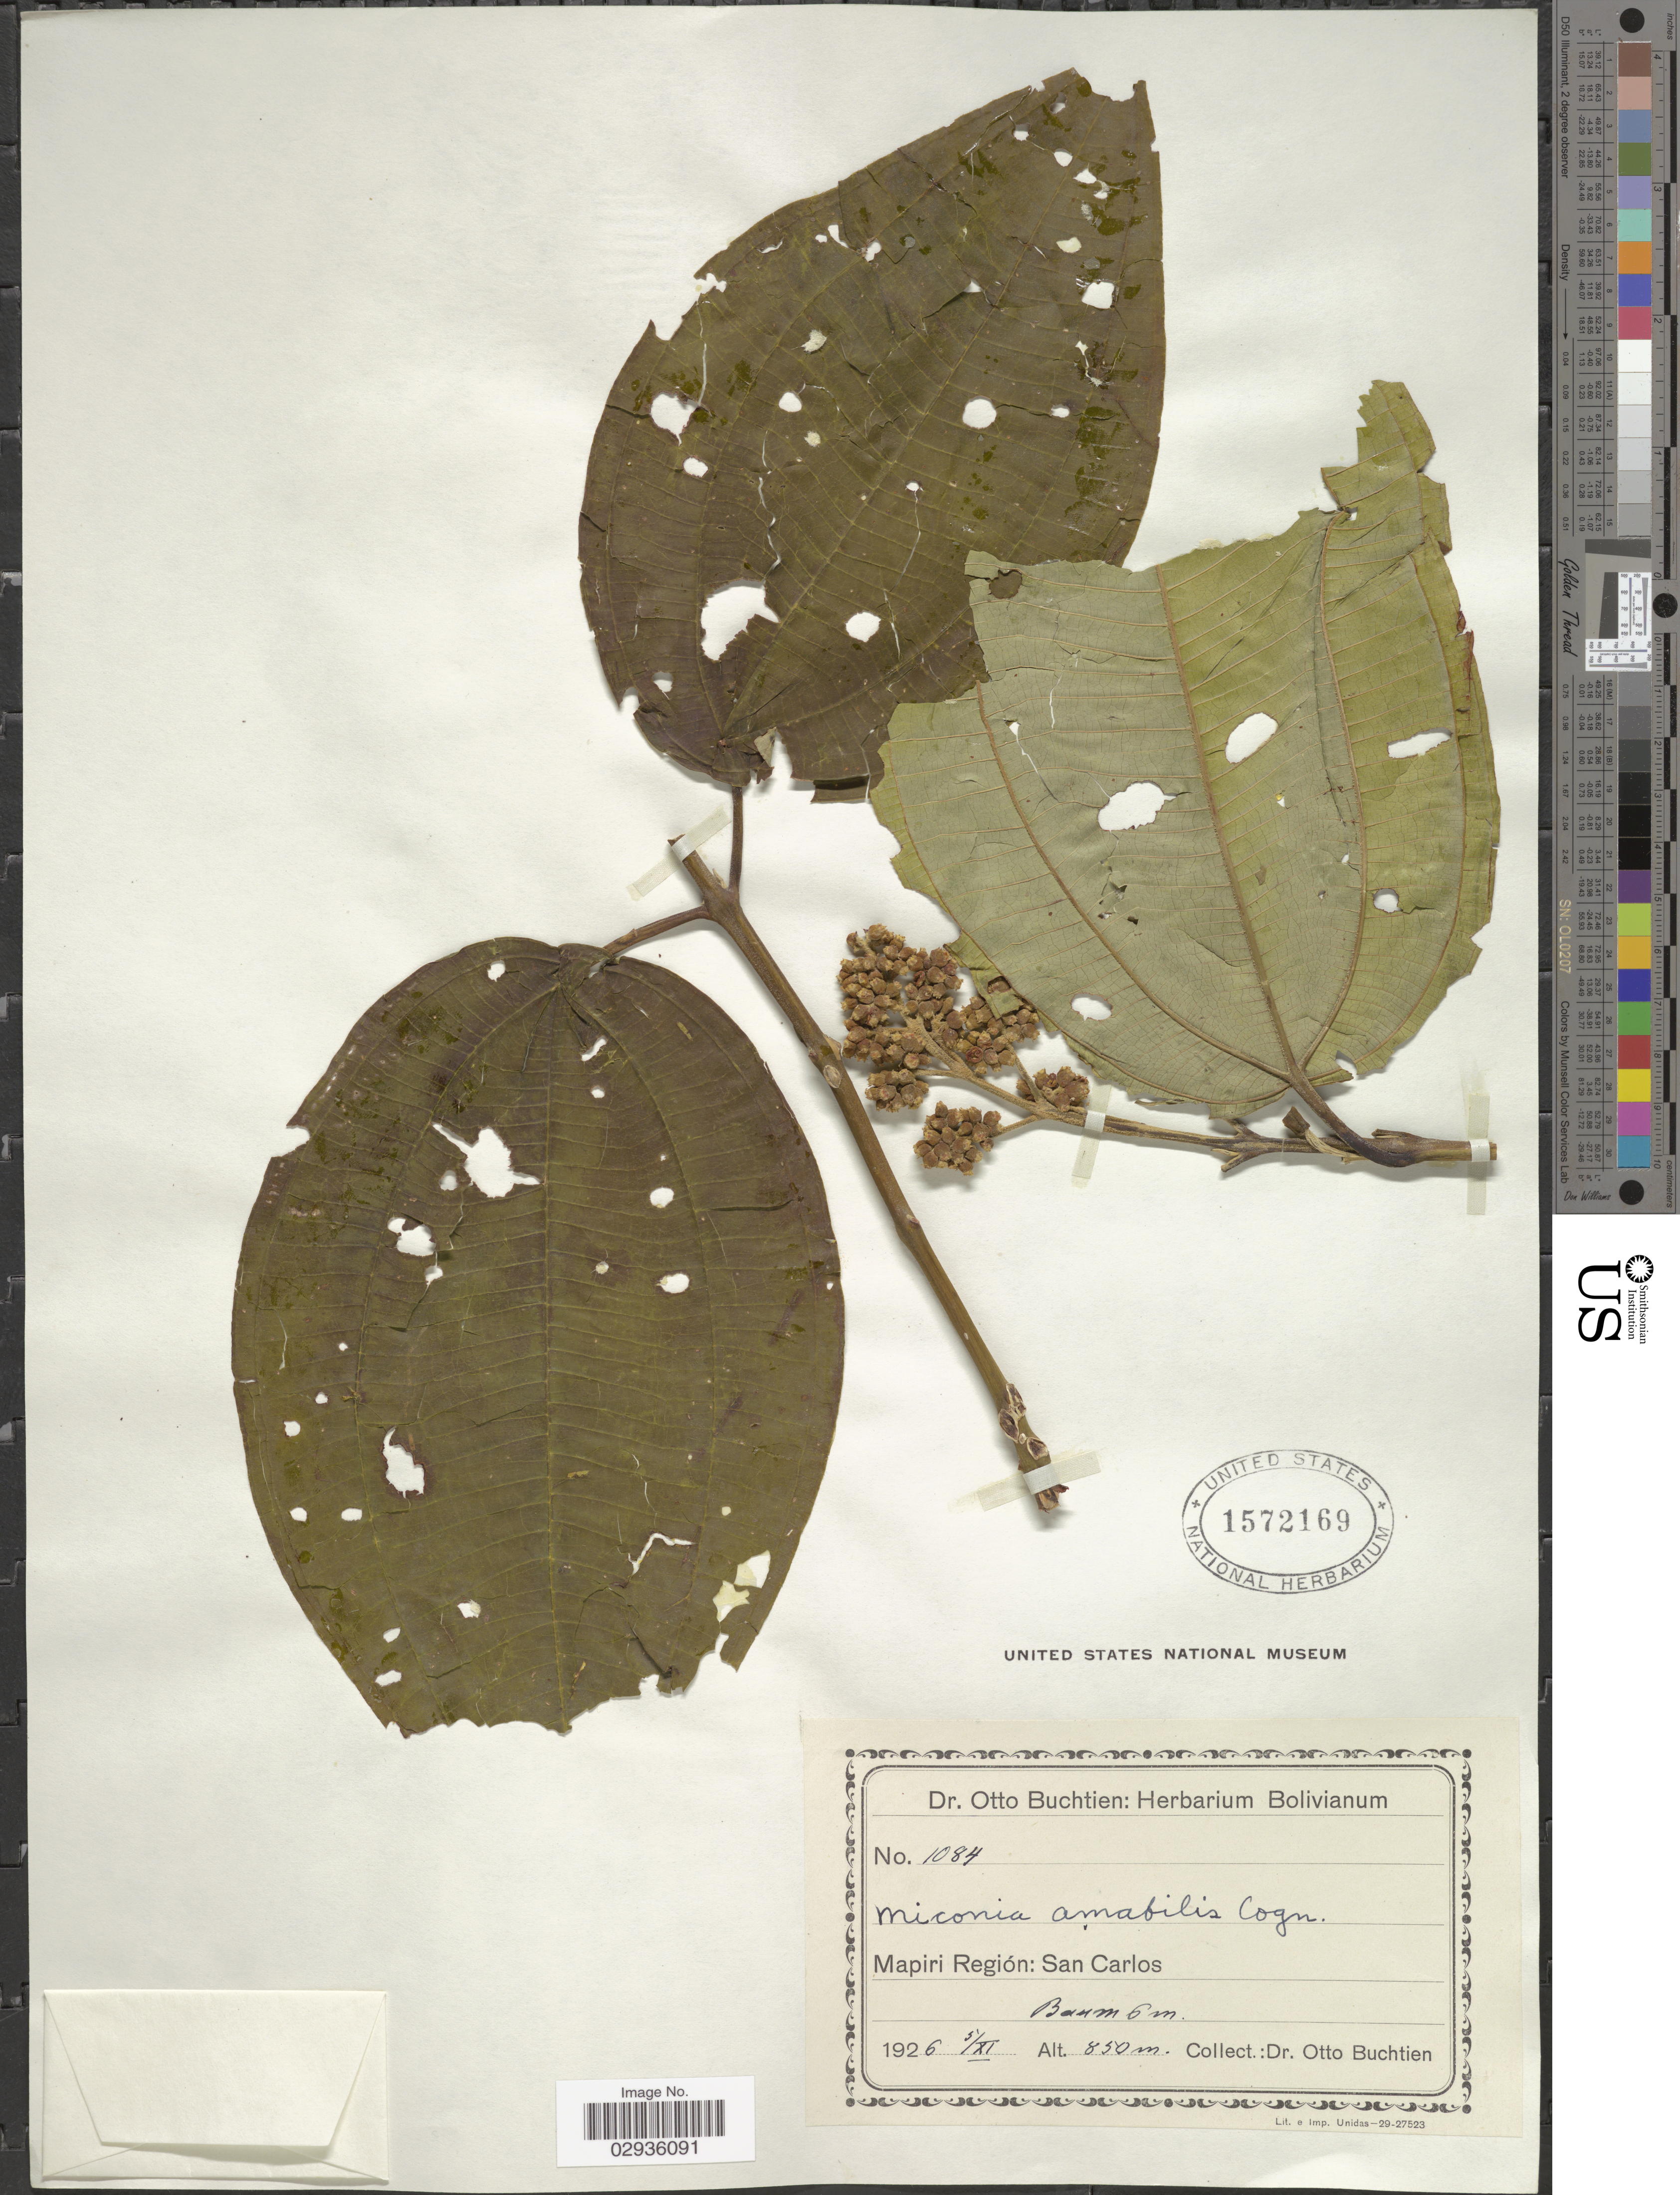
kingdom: Plantae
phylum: Tracheophyta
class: Magnoliopsida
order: Myrtales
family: Melastomataceae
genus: Miconia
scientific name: Miconia amabilis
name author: Cogn.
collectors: O. Buchtien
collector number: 1084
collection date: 1926-11-05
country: Bolivia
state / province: La Paz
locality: Mapiri Región: San Carlos.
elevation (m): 850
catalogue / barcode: US 1572169